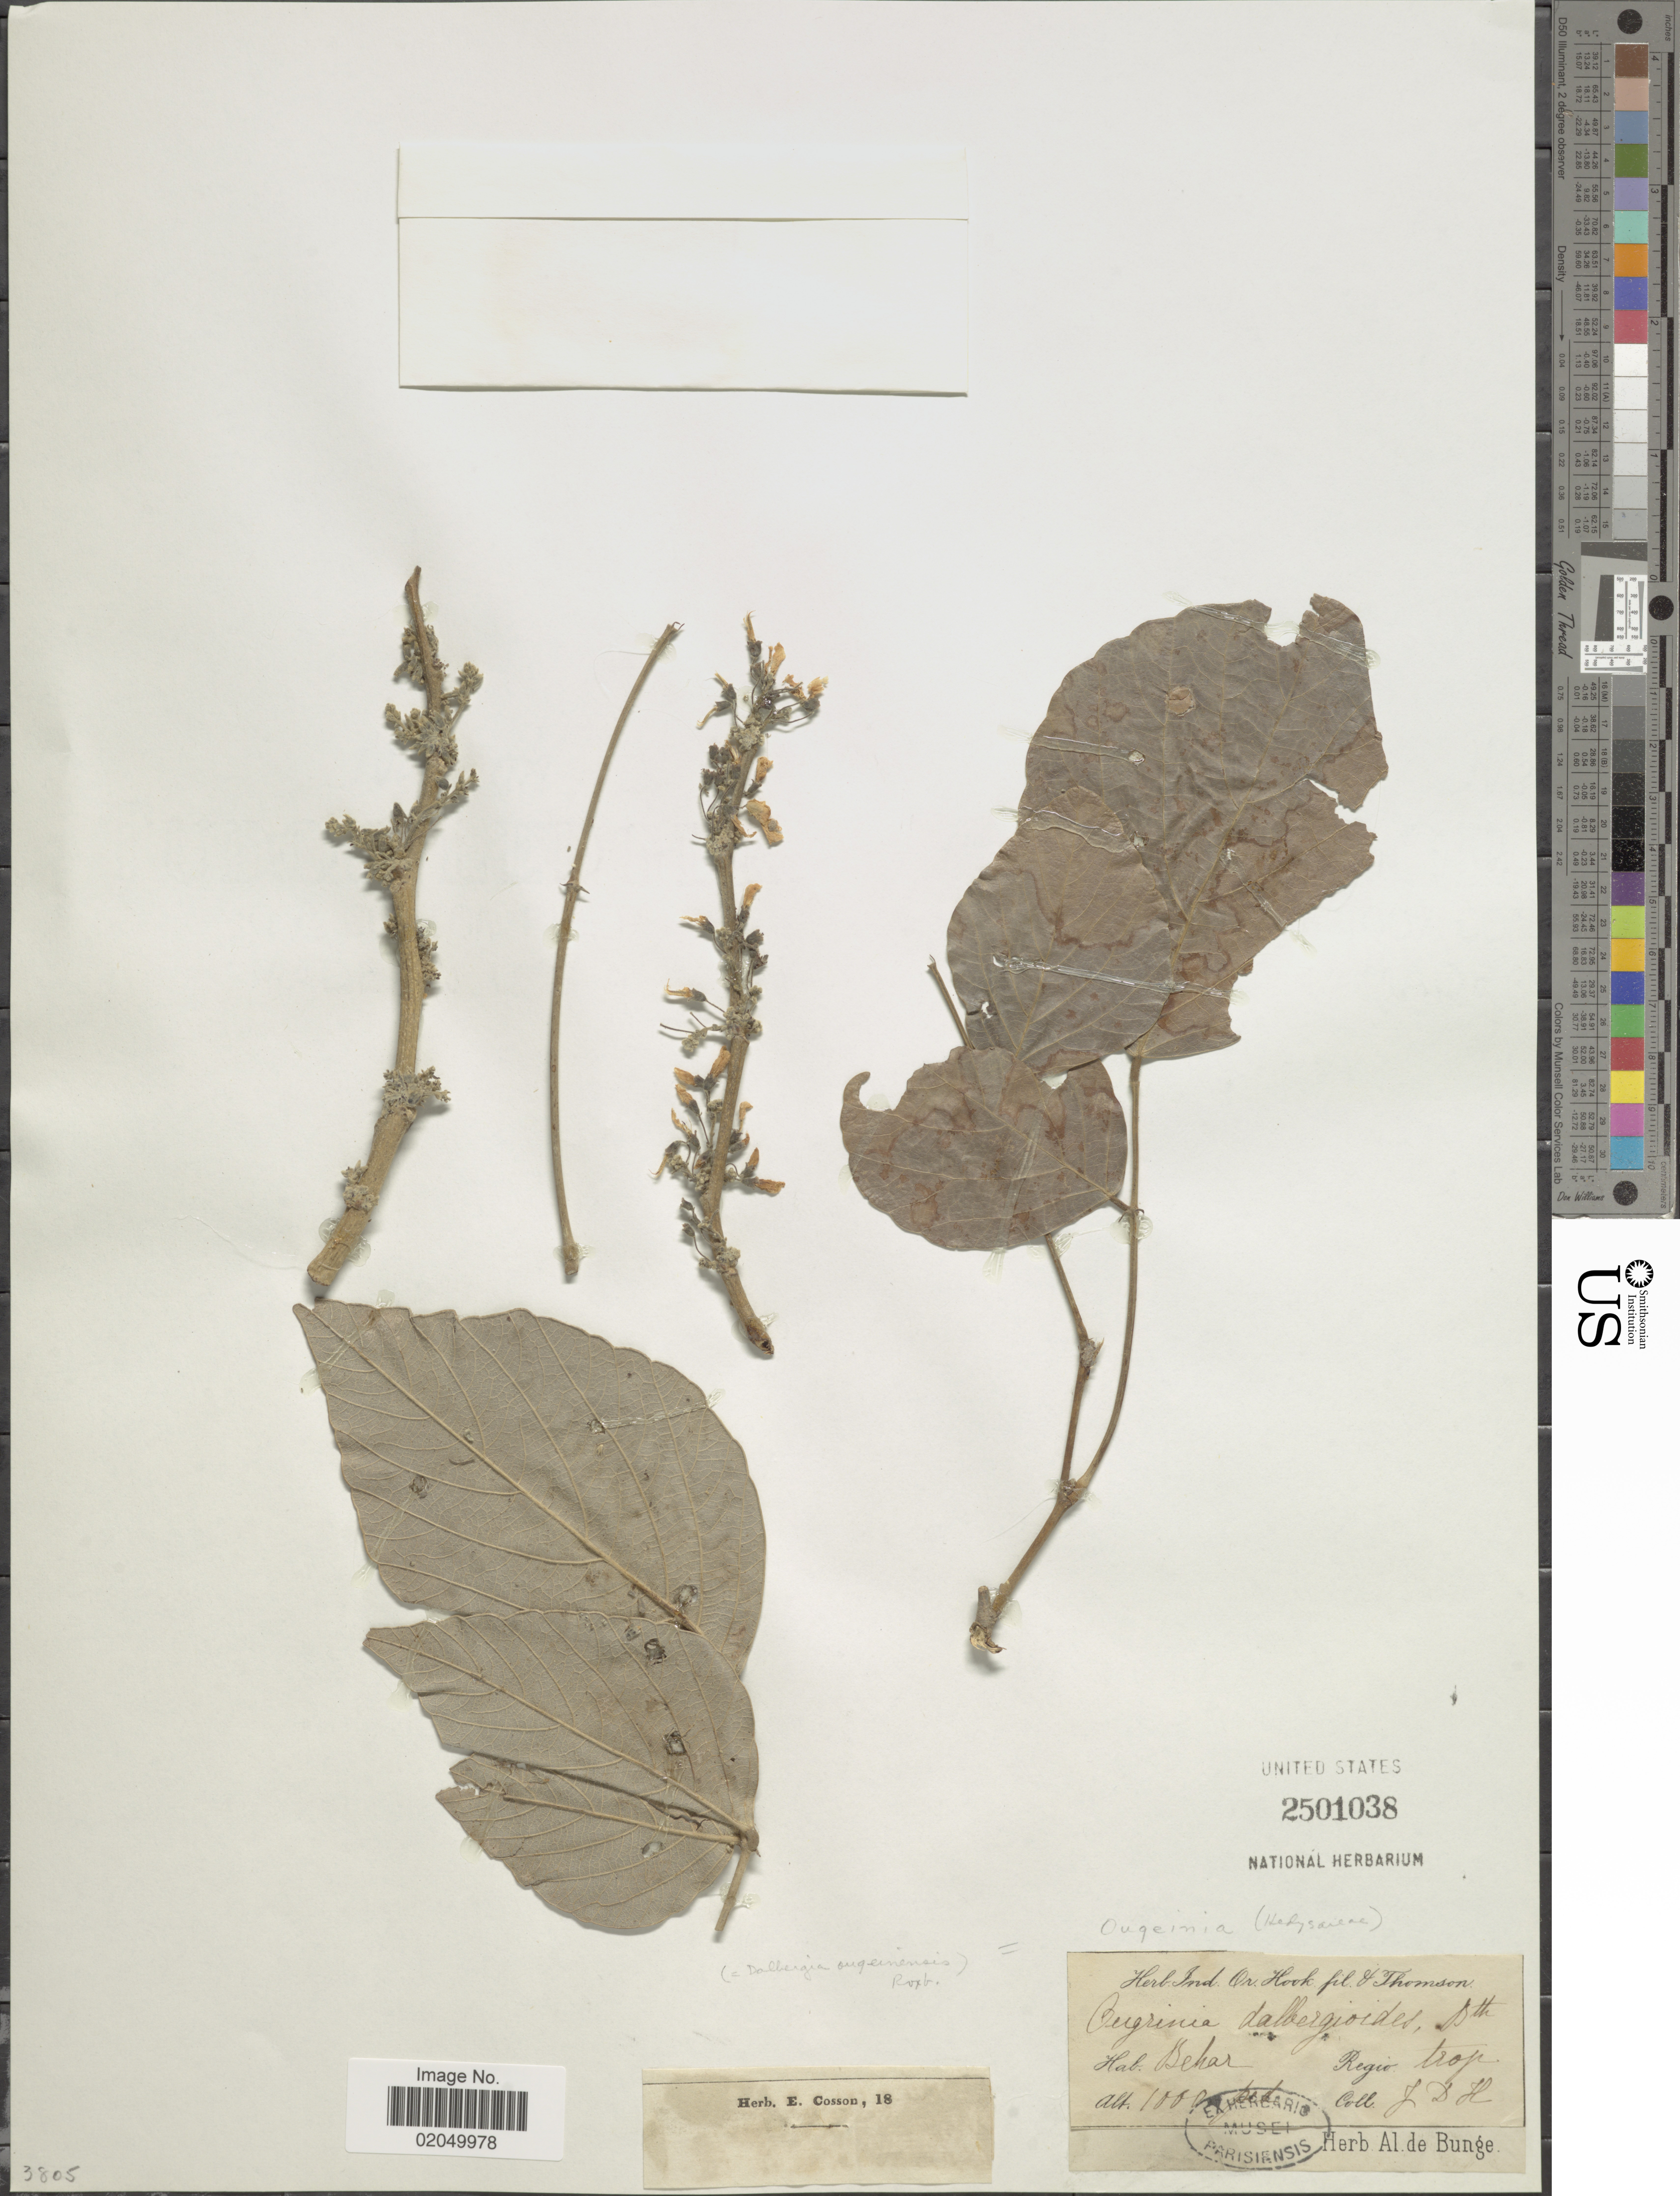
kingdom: Plantae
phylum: Tracheophyta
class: Magnoliopsida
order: Fabales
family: Fabaceae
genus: Ougeinia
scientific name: Ougeinia dalbergioides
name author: Benth.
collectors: J. D. H.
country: India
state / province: Bihar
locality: Behar. Regio: trop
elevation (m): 305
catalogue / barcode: US 2501038